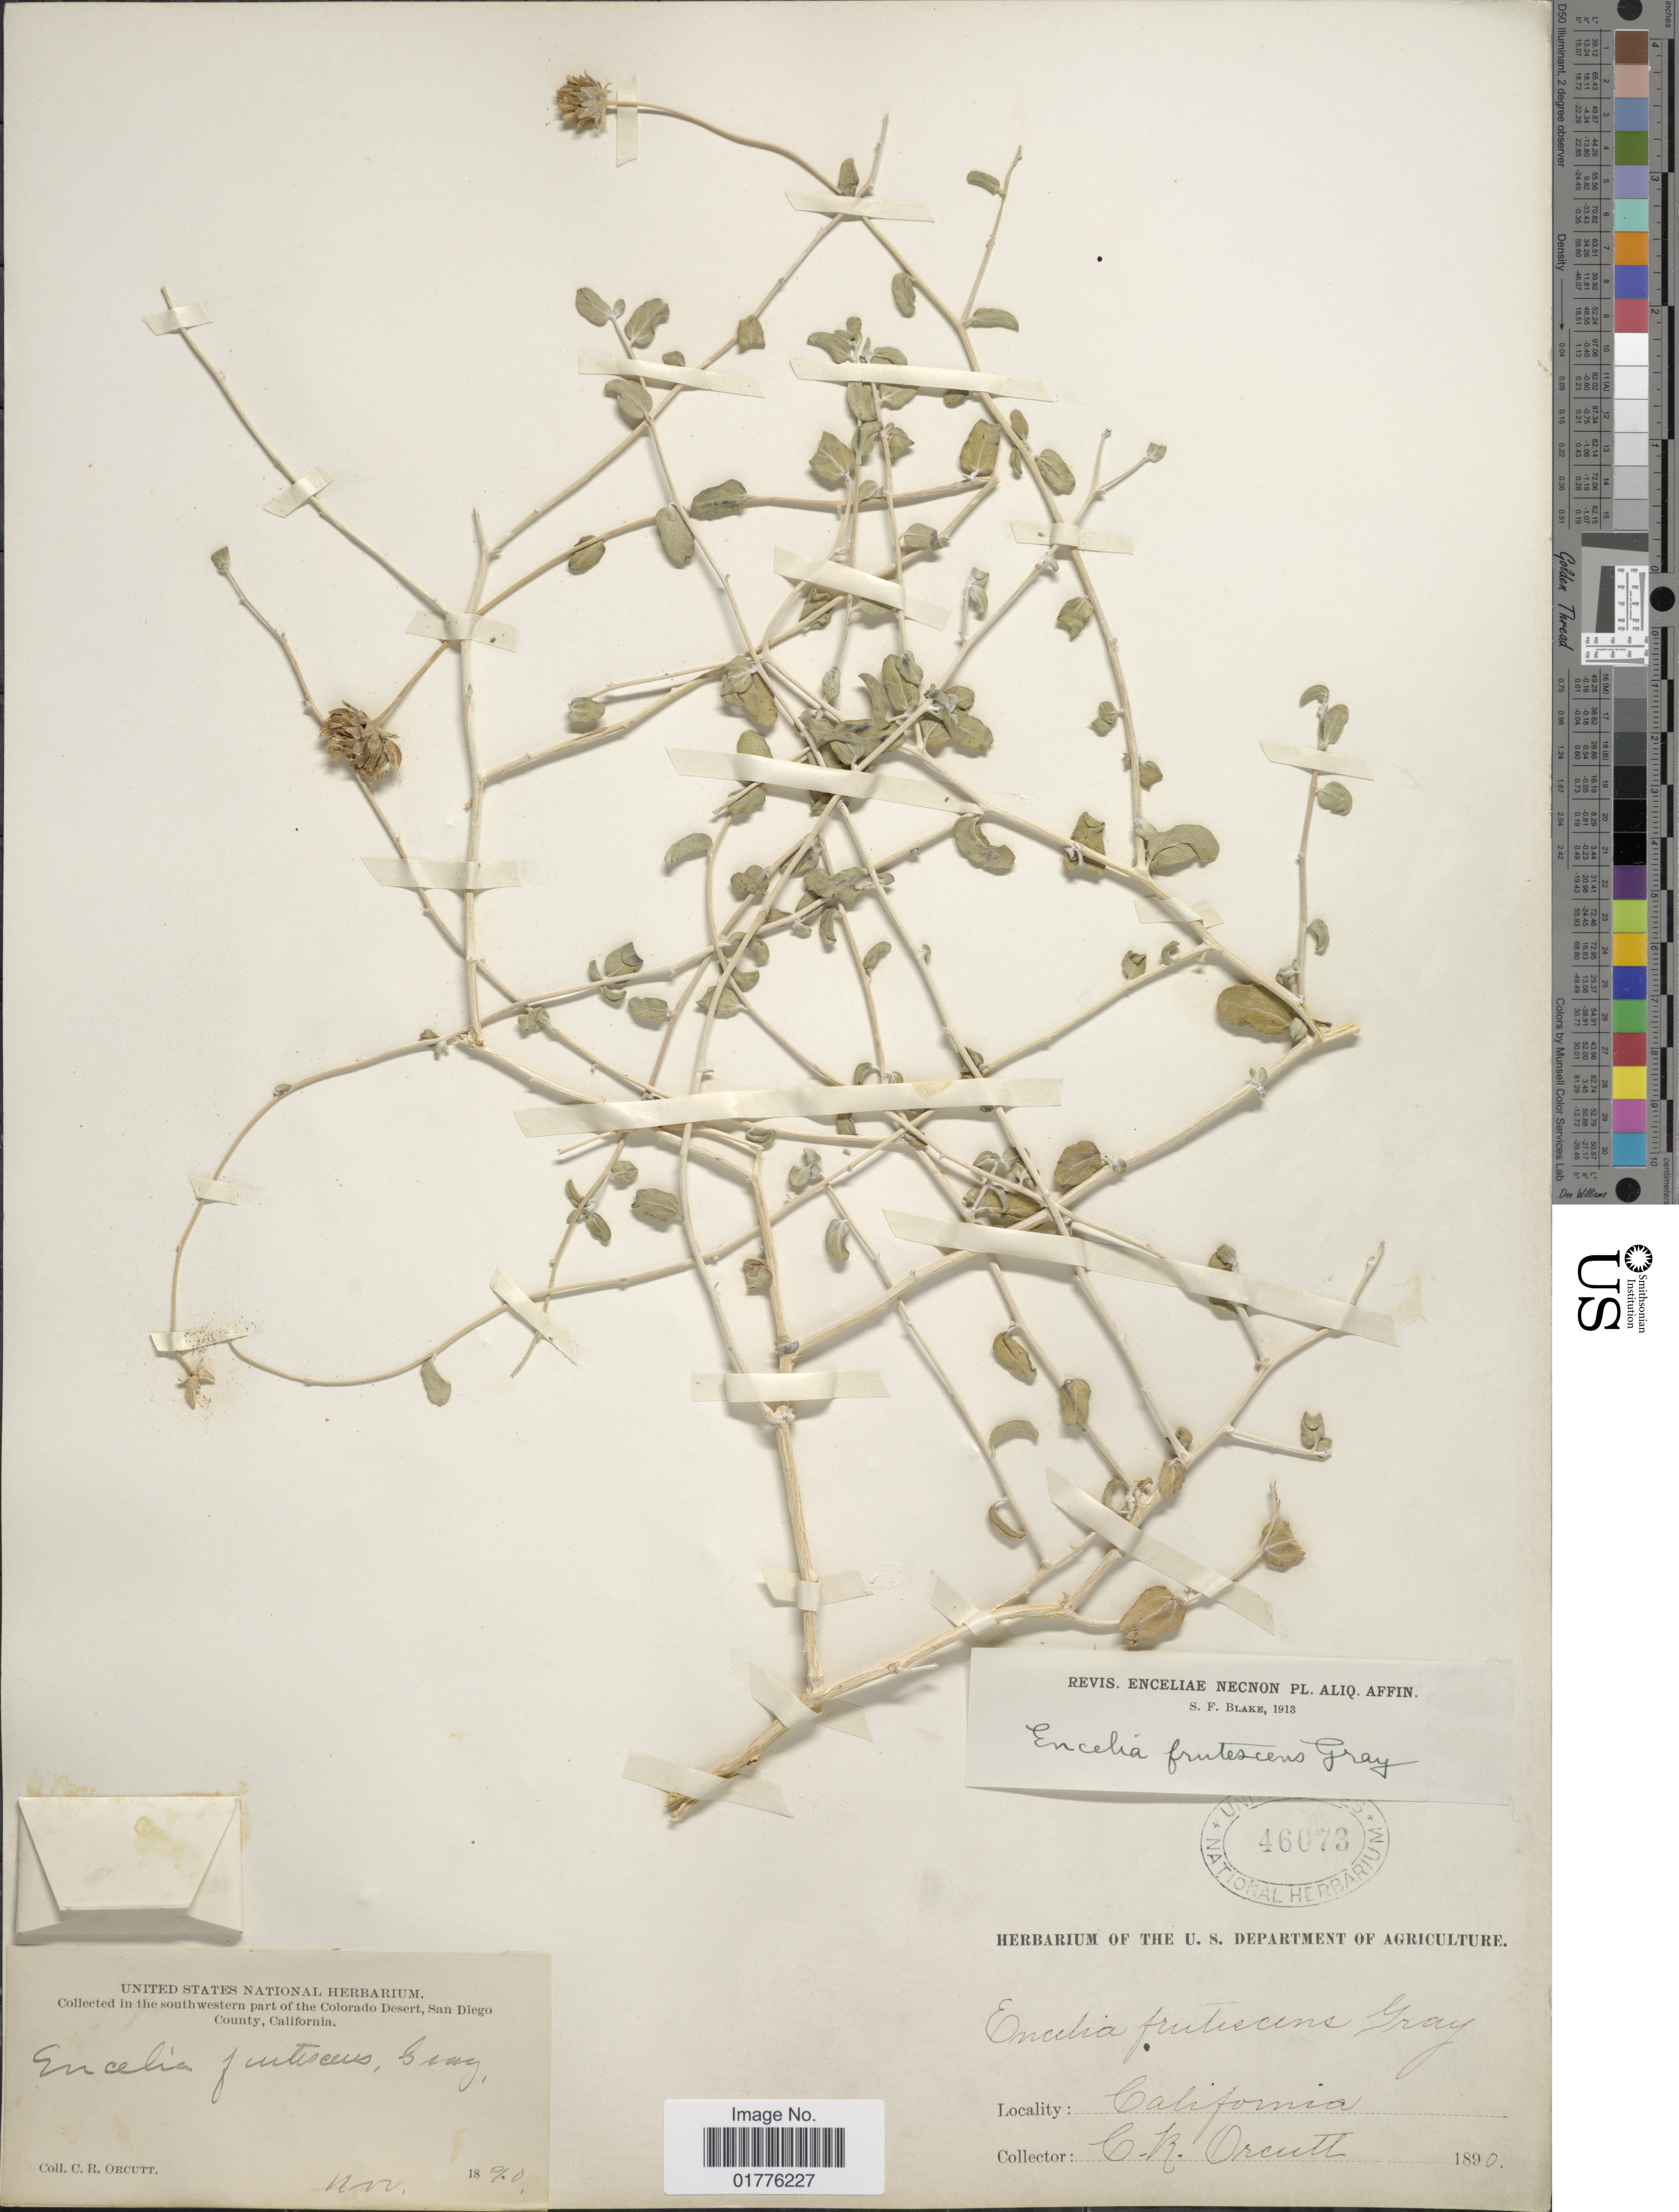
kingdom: Plantae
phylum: Tracheophyta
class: Magnoliopsida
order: Asterales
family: Asteraceae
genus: Encelia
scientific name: Encelia frutescens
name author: (A. Gray) A. Gray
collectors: C. R. Orcutt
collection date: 1890-11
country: United States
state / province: California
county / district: San Diego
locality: California, in the southwestern part of the Colorado Desert, San Diego County,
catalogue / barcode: US 46073